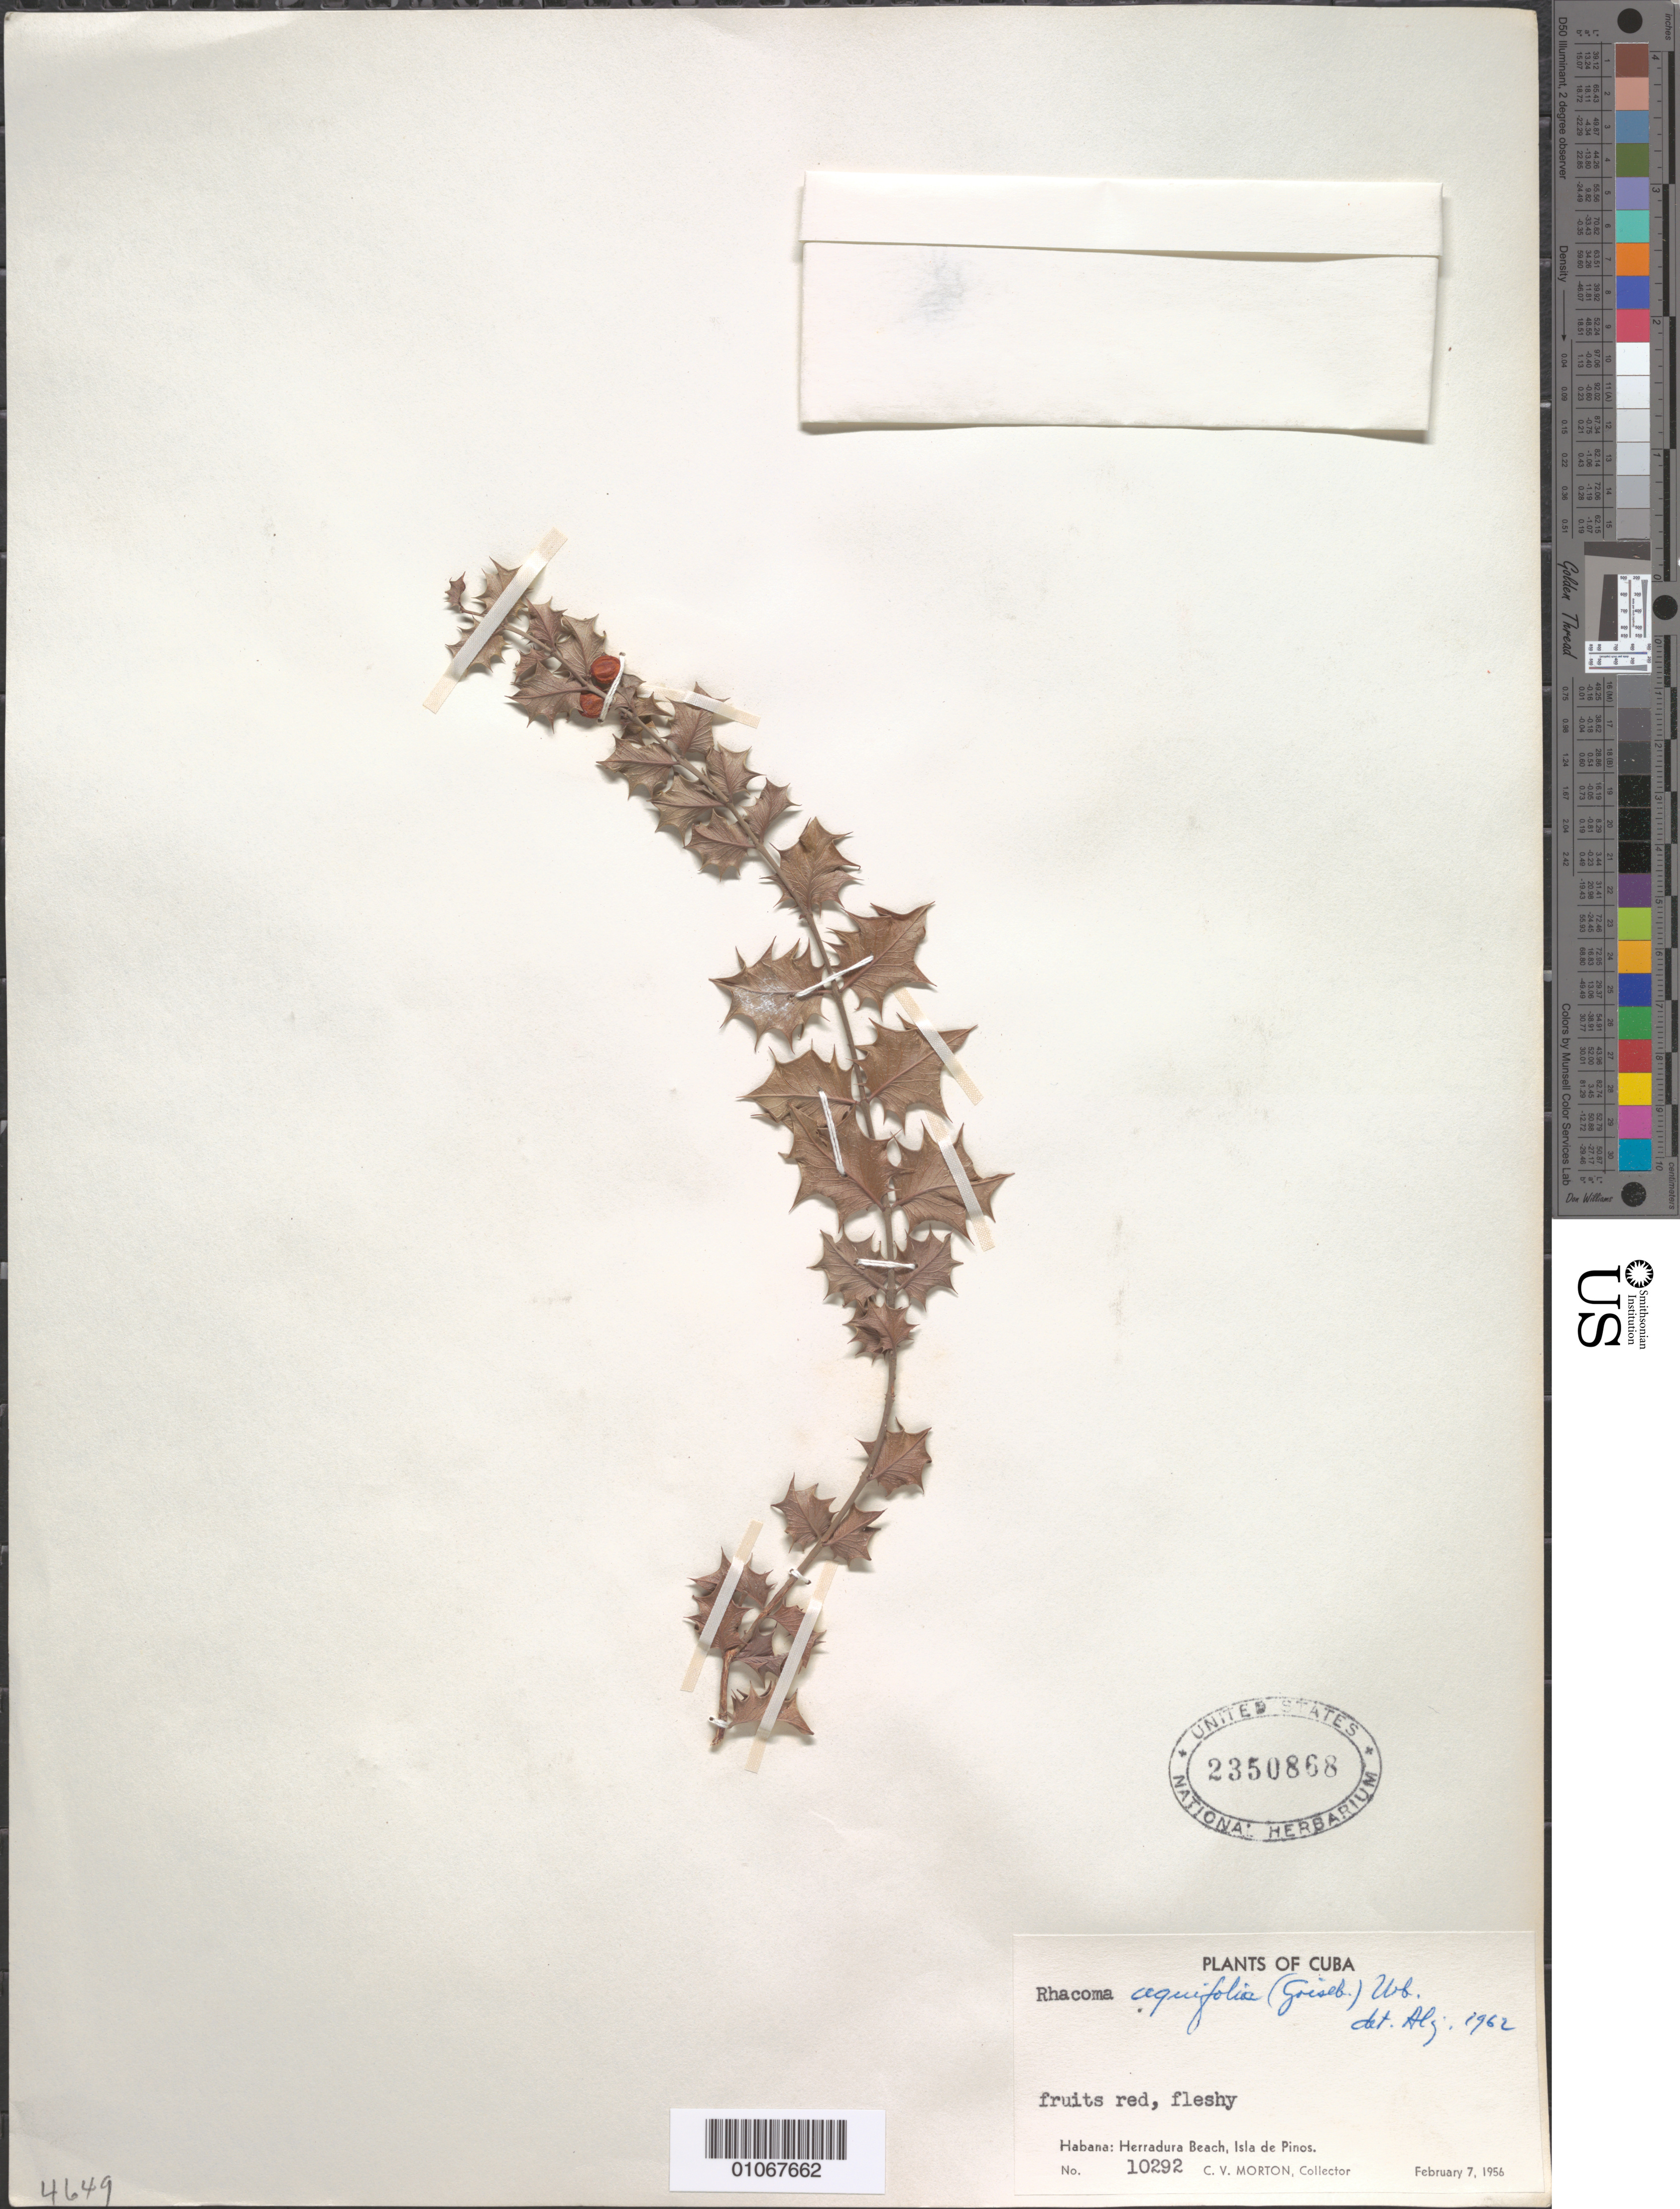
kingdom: Plantae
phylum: Tracheophyta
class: Magnoliopsida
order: Celastrales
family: Celastraceae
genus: Crossopetalum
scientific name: Crossopetalum aquifolium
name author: (Griseb.) Hitchc.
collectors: J. F. Morton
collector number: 1092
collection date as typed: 07 Jan 1956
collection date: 1956-01-07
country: Cuba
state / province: Isla de La Juventud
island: Isla de la Juventud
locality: Herradura beach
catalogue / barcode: US 2350868